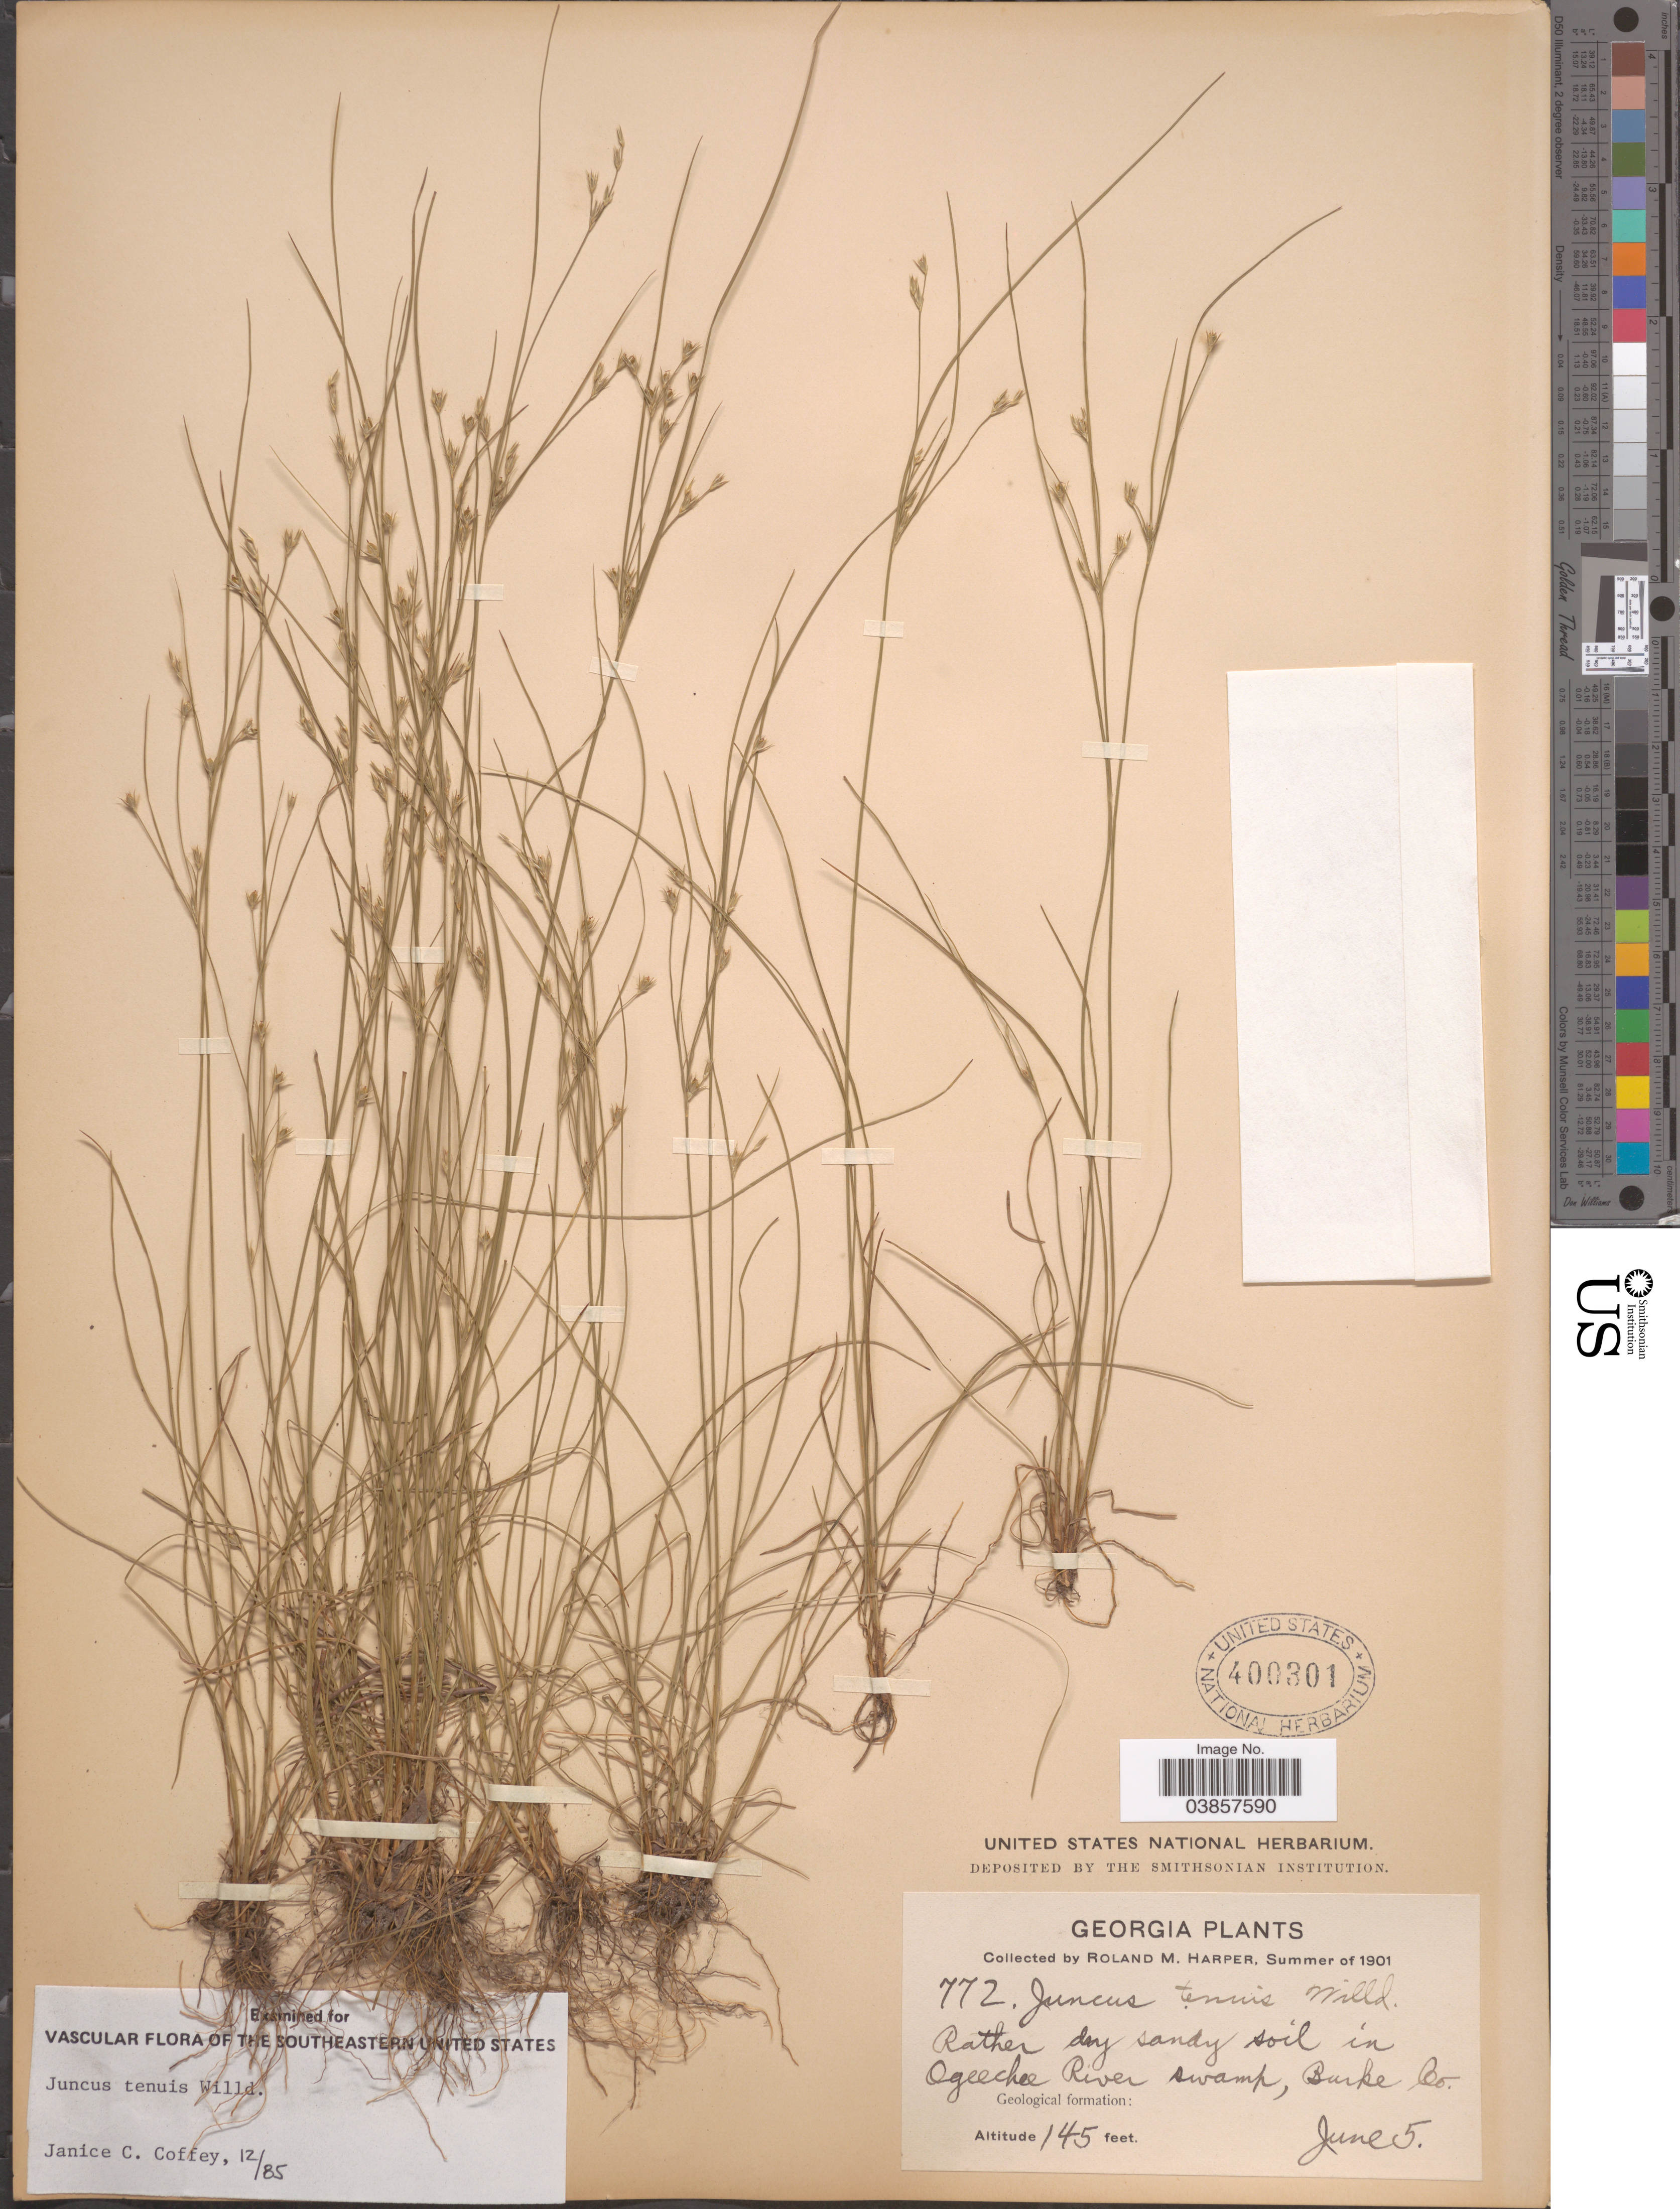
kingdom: Plantae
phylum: Tracheophyta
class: Liliopsida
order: Poales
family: Juncaceae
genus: Juncus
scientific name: Juncus tenuis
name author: Willd.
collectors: R. M. Harper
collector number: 772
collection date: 1901-06-05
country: United States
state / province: Georgia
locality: In Ogeechee River swamp, Burke Co.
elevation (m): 44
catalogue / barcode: US 400301